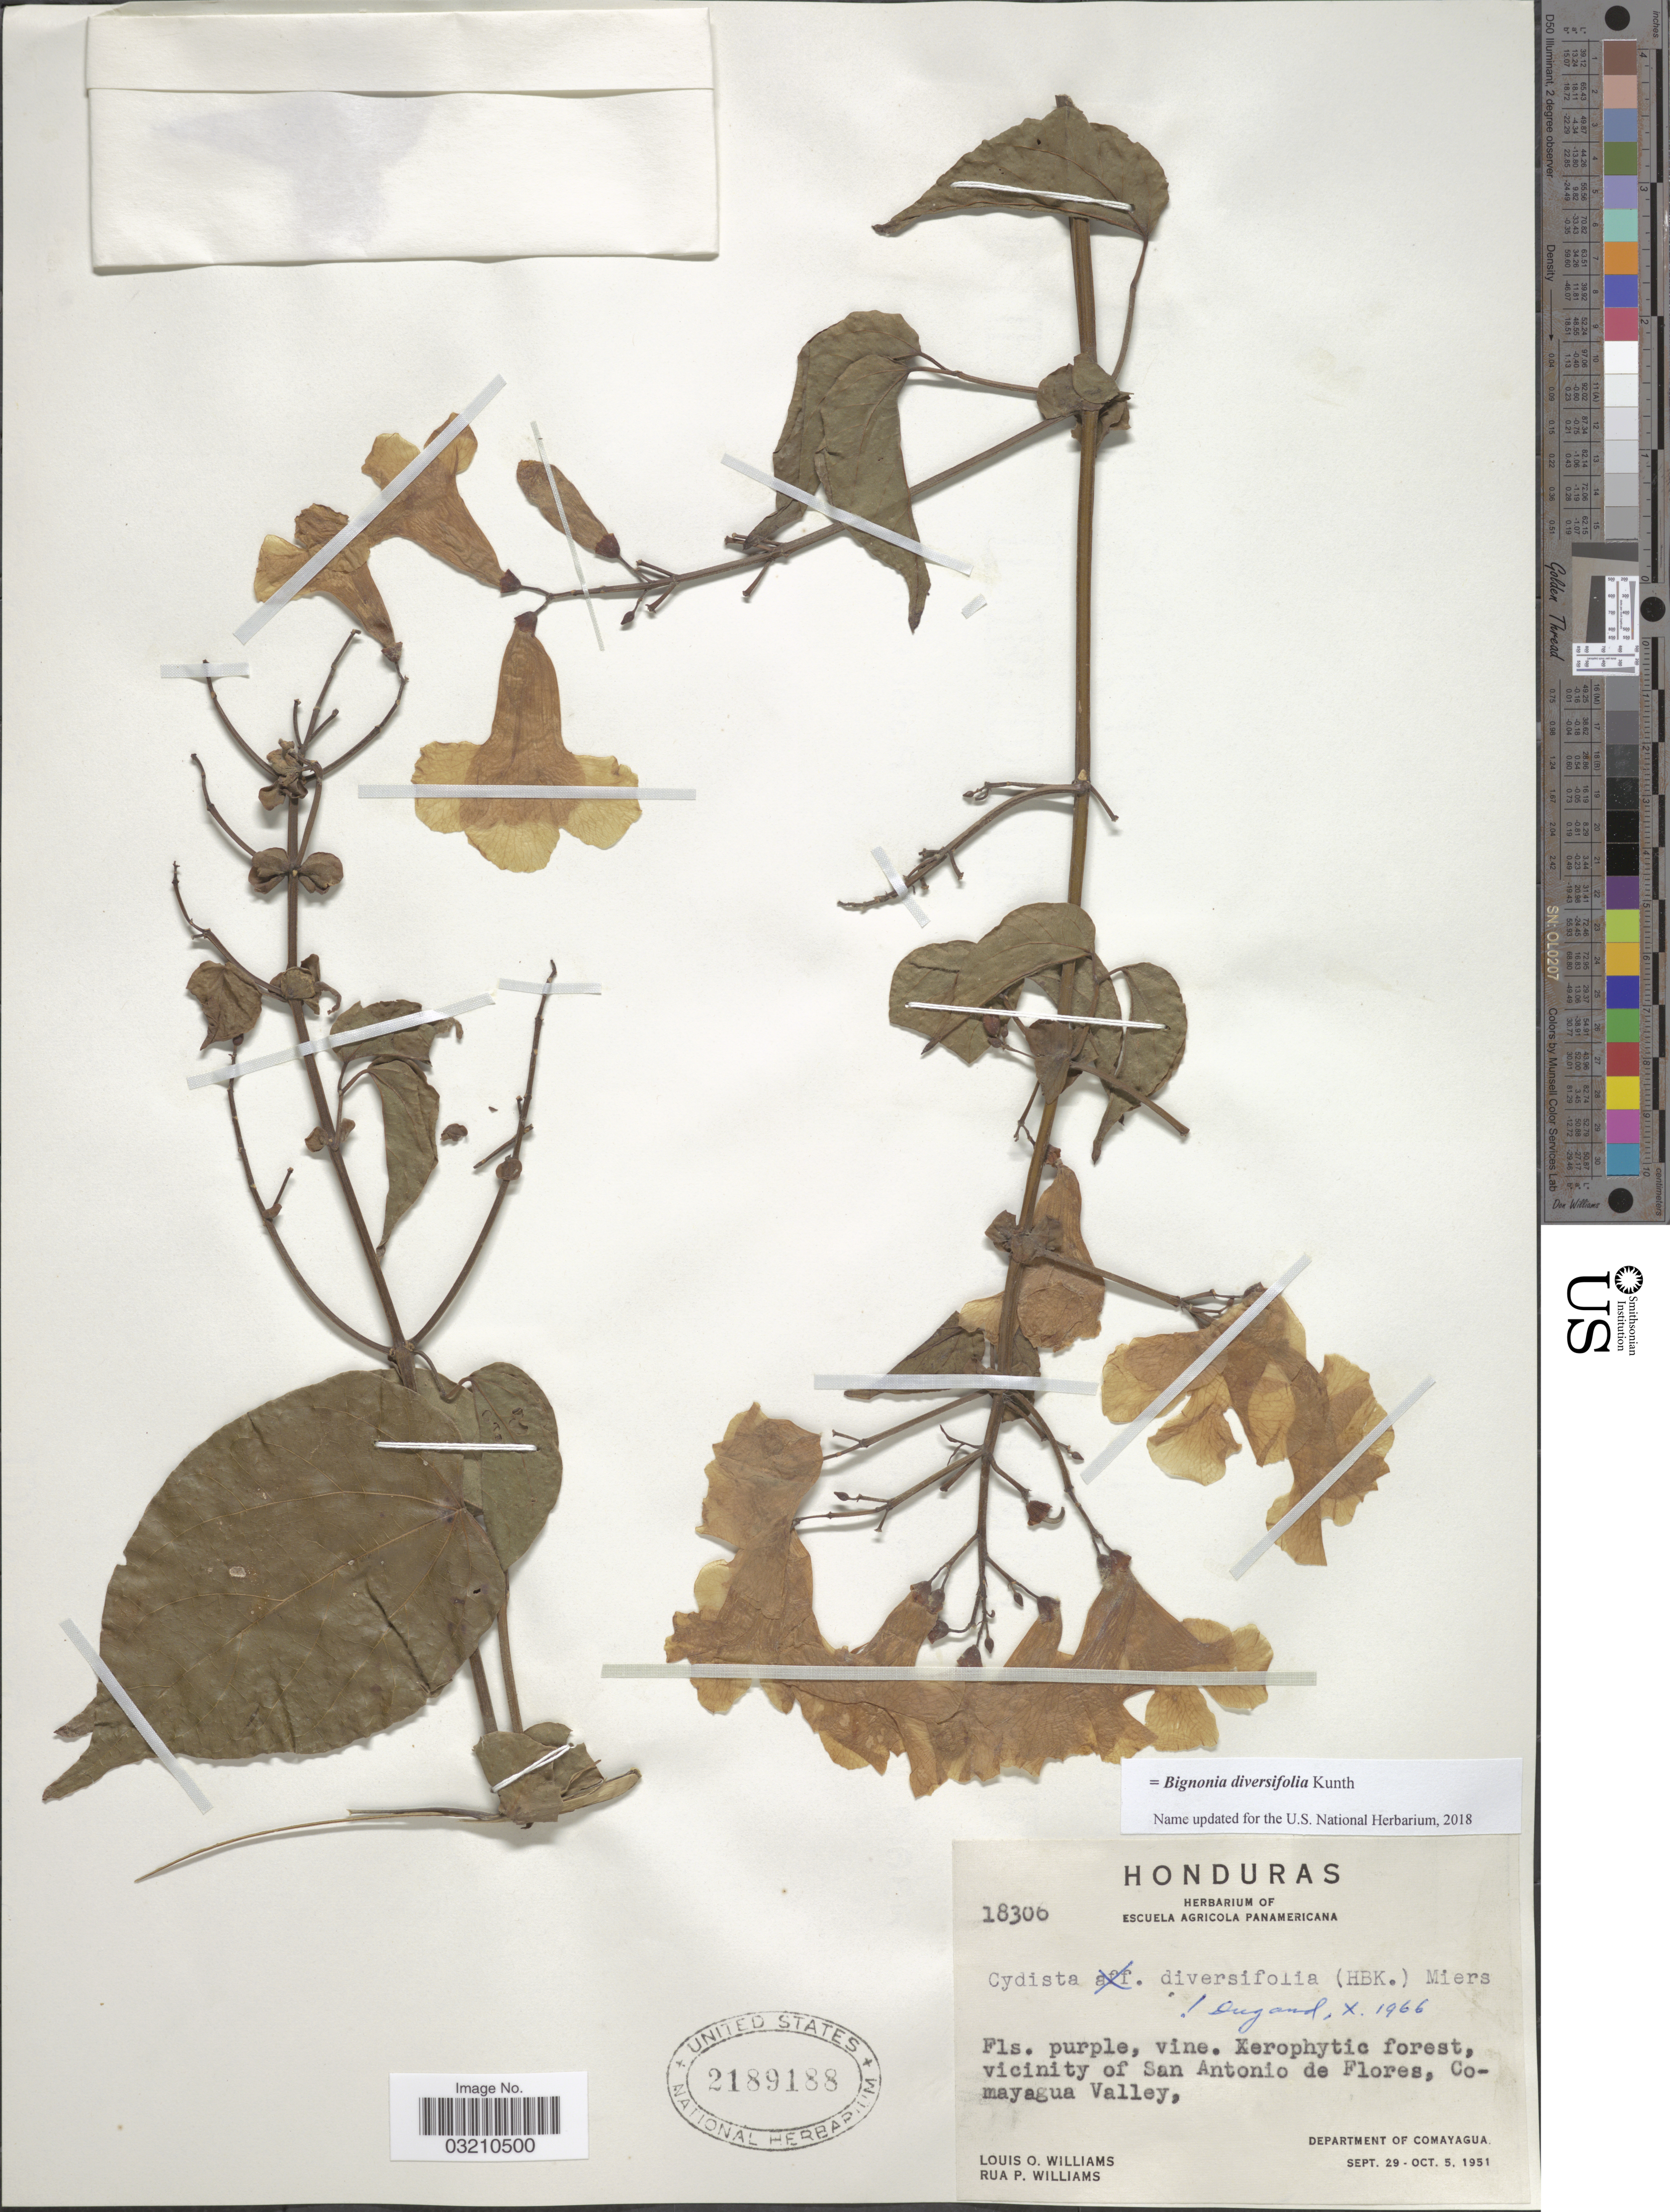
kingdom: Plantae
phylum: Tracheophyta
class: Magnoliopsida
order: Lamiales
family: Bignoniaceae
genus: Bignonia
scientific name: Bignonia diversifolia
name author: Kunth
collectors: L. O. Williams & R. P. Williams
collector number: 18306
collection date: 1951-09-29/1951-10-05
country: Honduras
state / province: Comayagua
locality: Vicinity of San Antonio de Flores, Comayagua Valley, Department of Comayagua.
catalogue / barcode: US 2189188